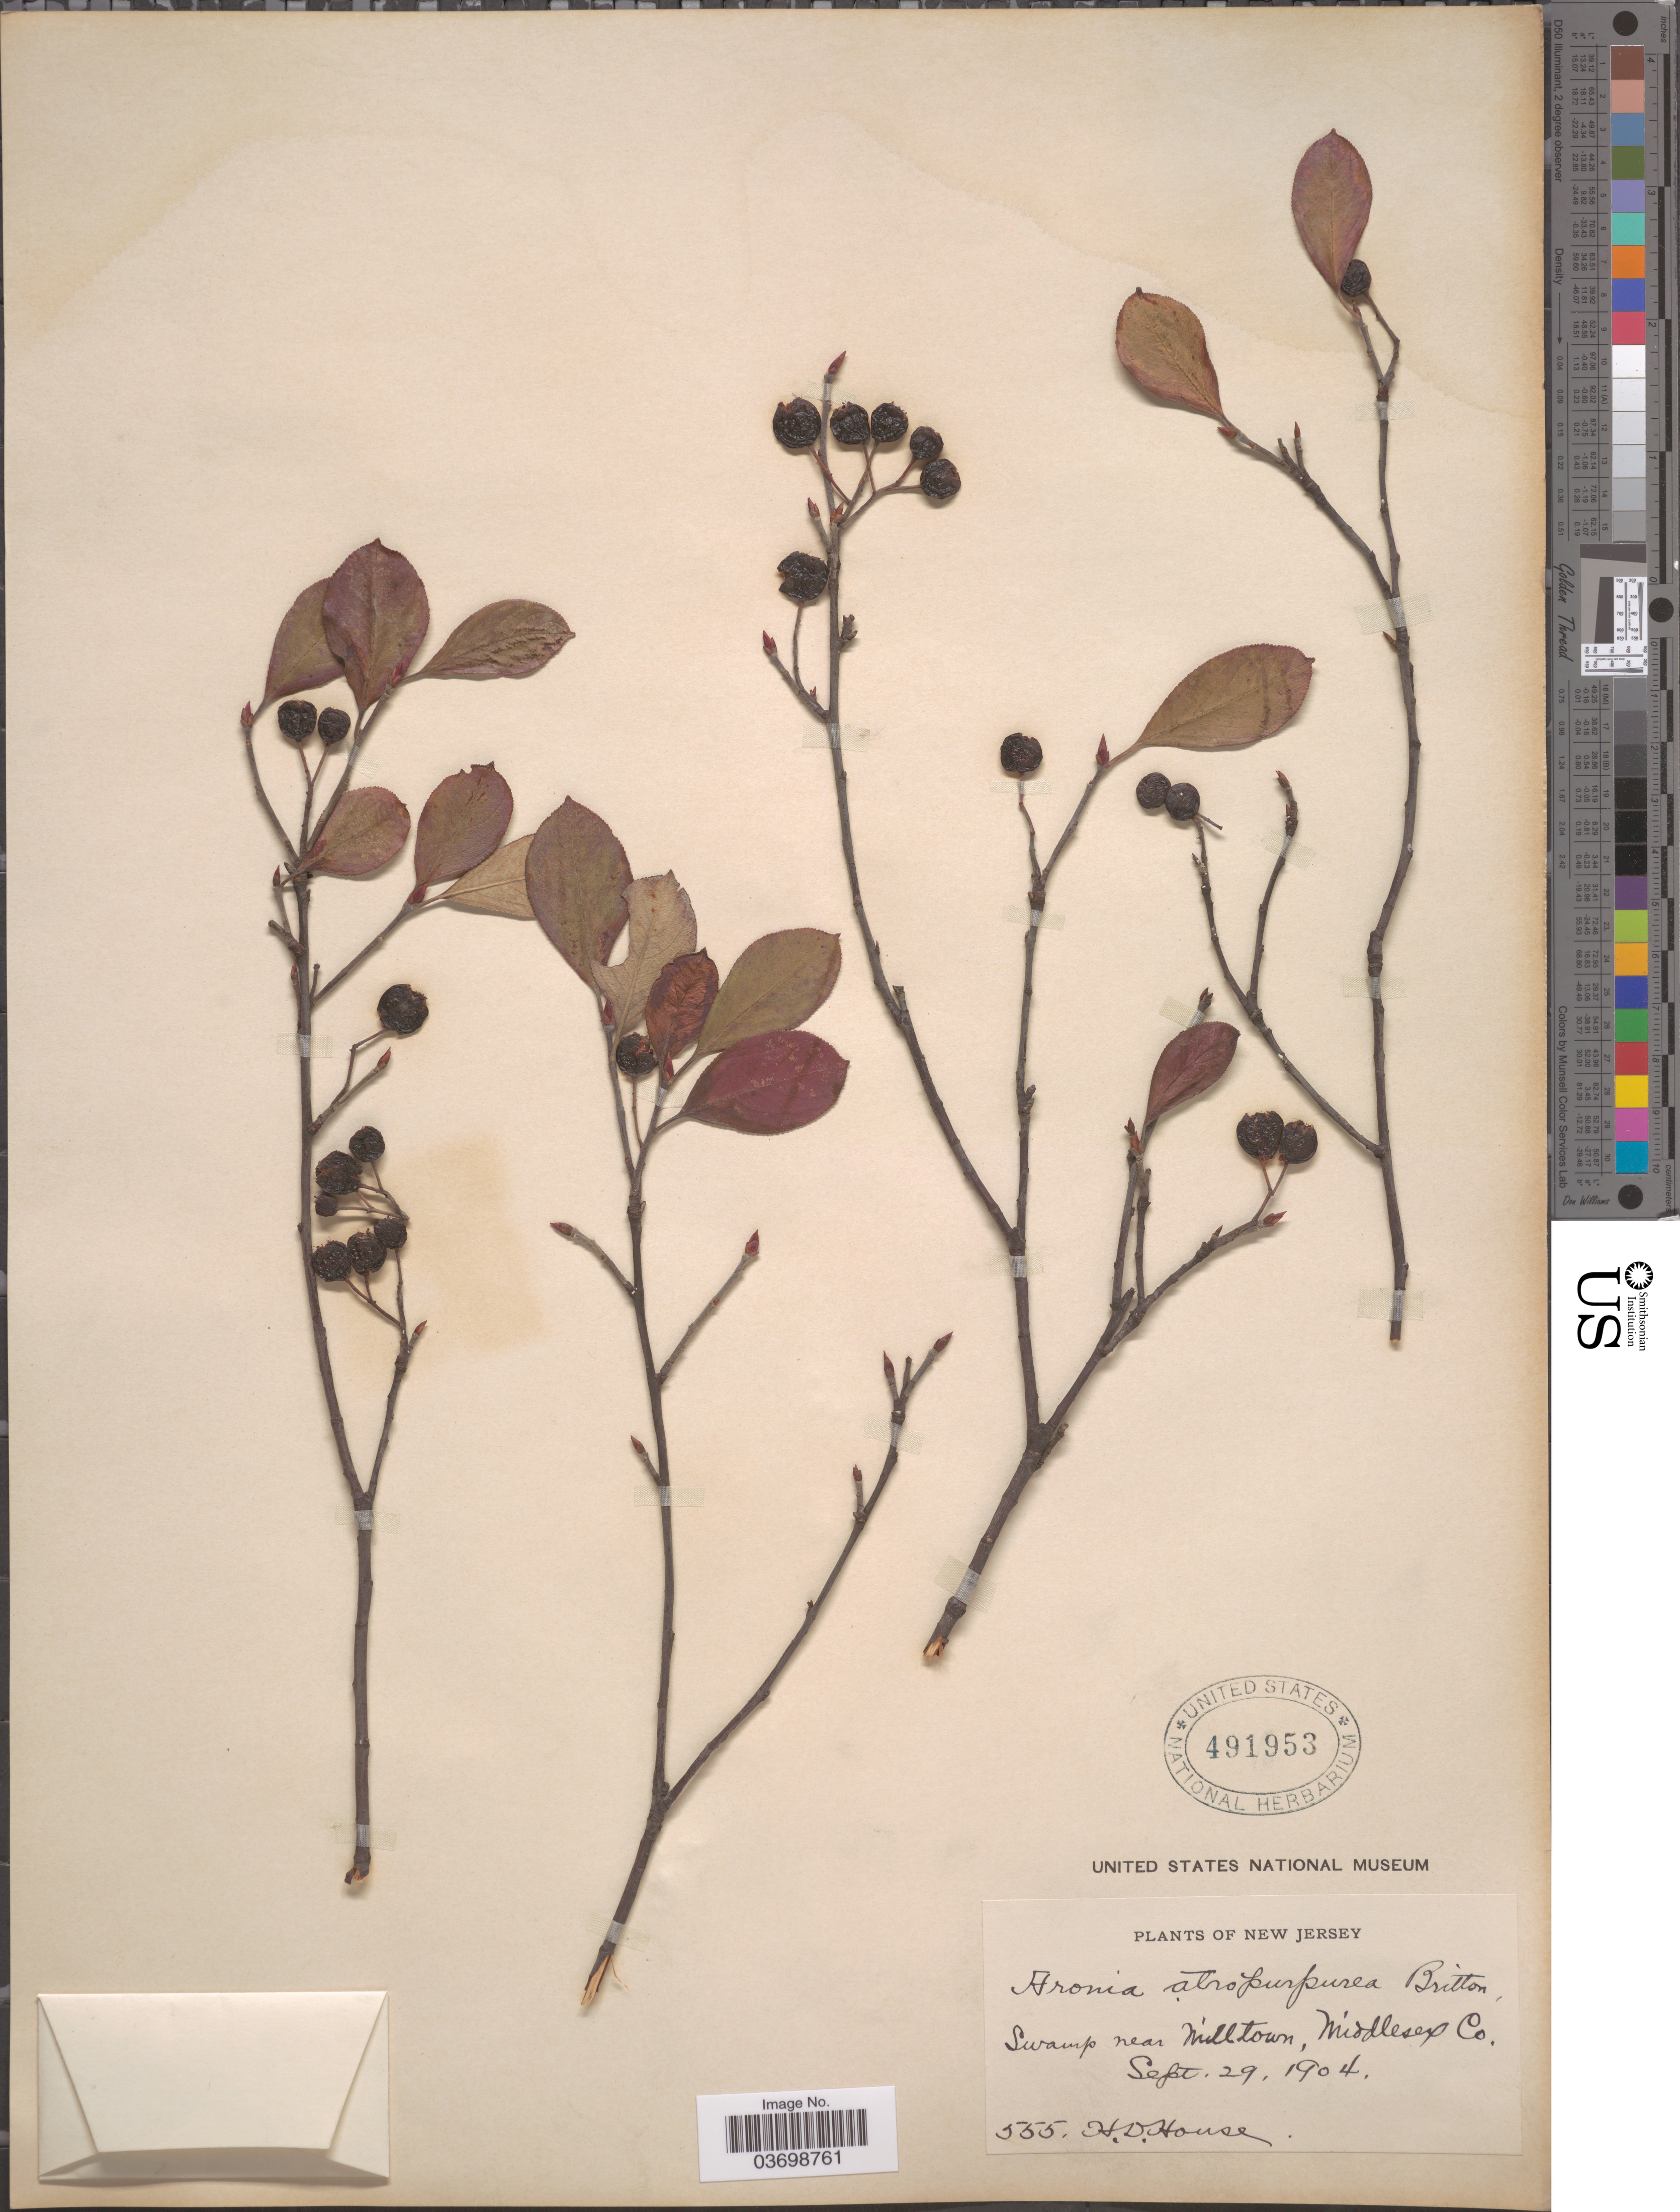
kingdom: Plantae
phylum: Tracheophyta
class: Magnoliopsida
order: Rosales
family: Rosaceae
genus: Aronia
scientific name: Aronia x prunifolia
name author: (Marshall) Rehder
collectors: H. D. House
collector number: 555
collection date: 1904-09-29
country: United States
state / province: New Jersey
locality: Swamp near Milltown, Middlesex Co.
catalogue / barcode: US 491953